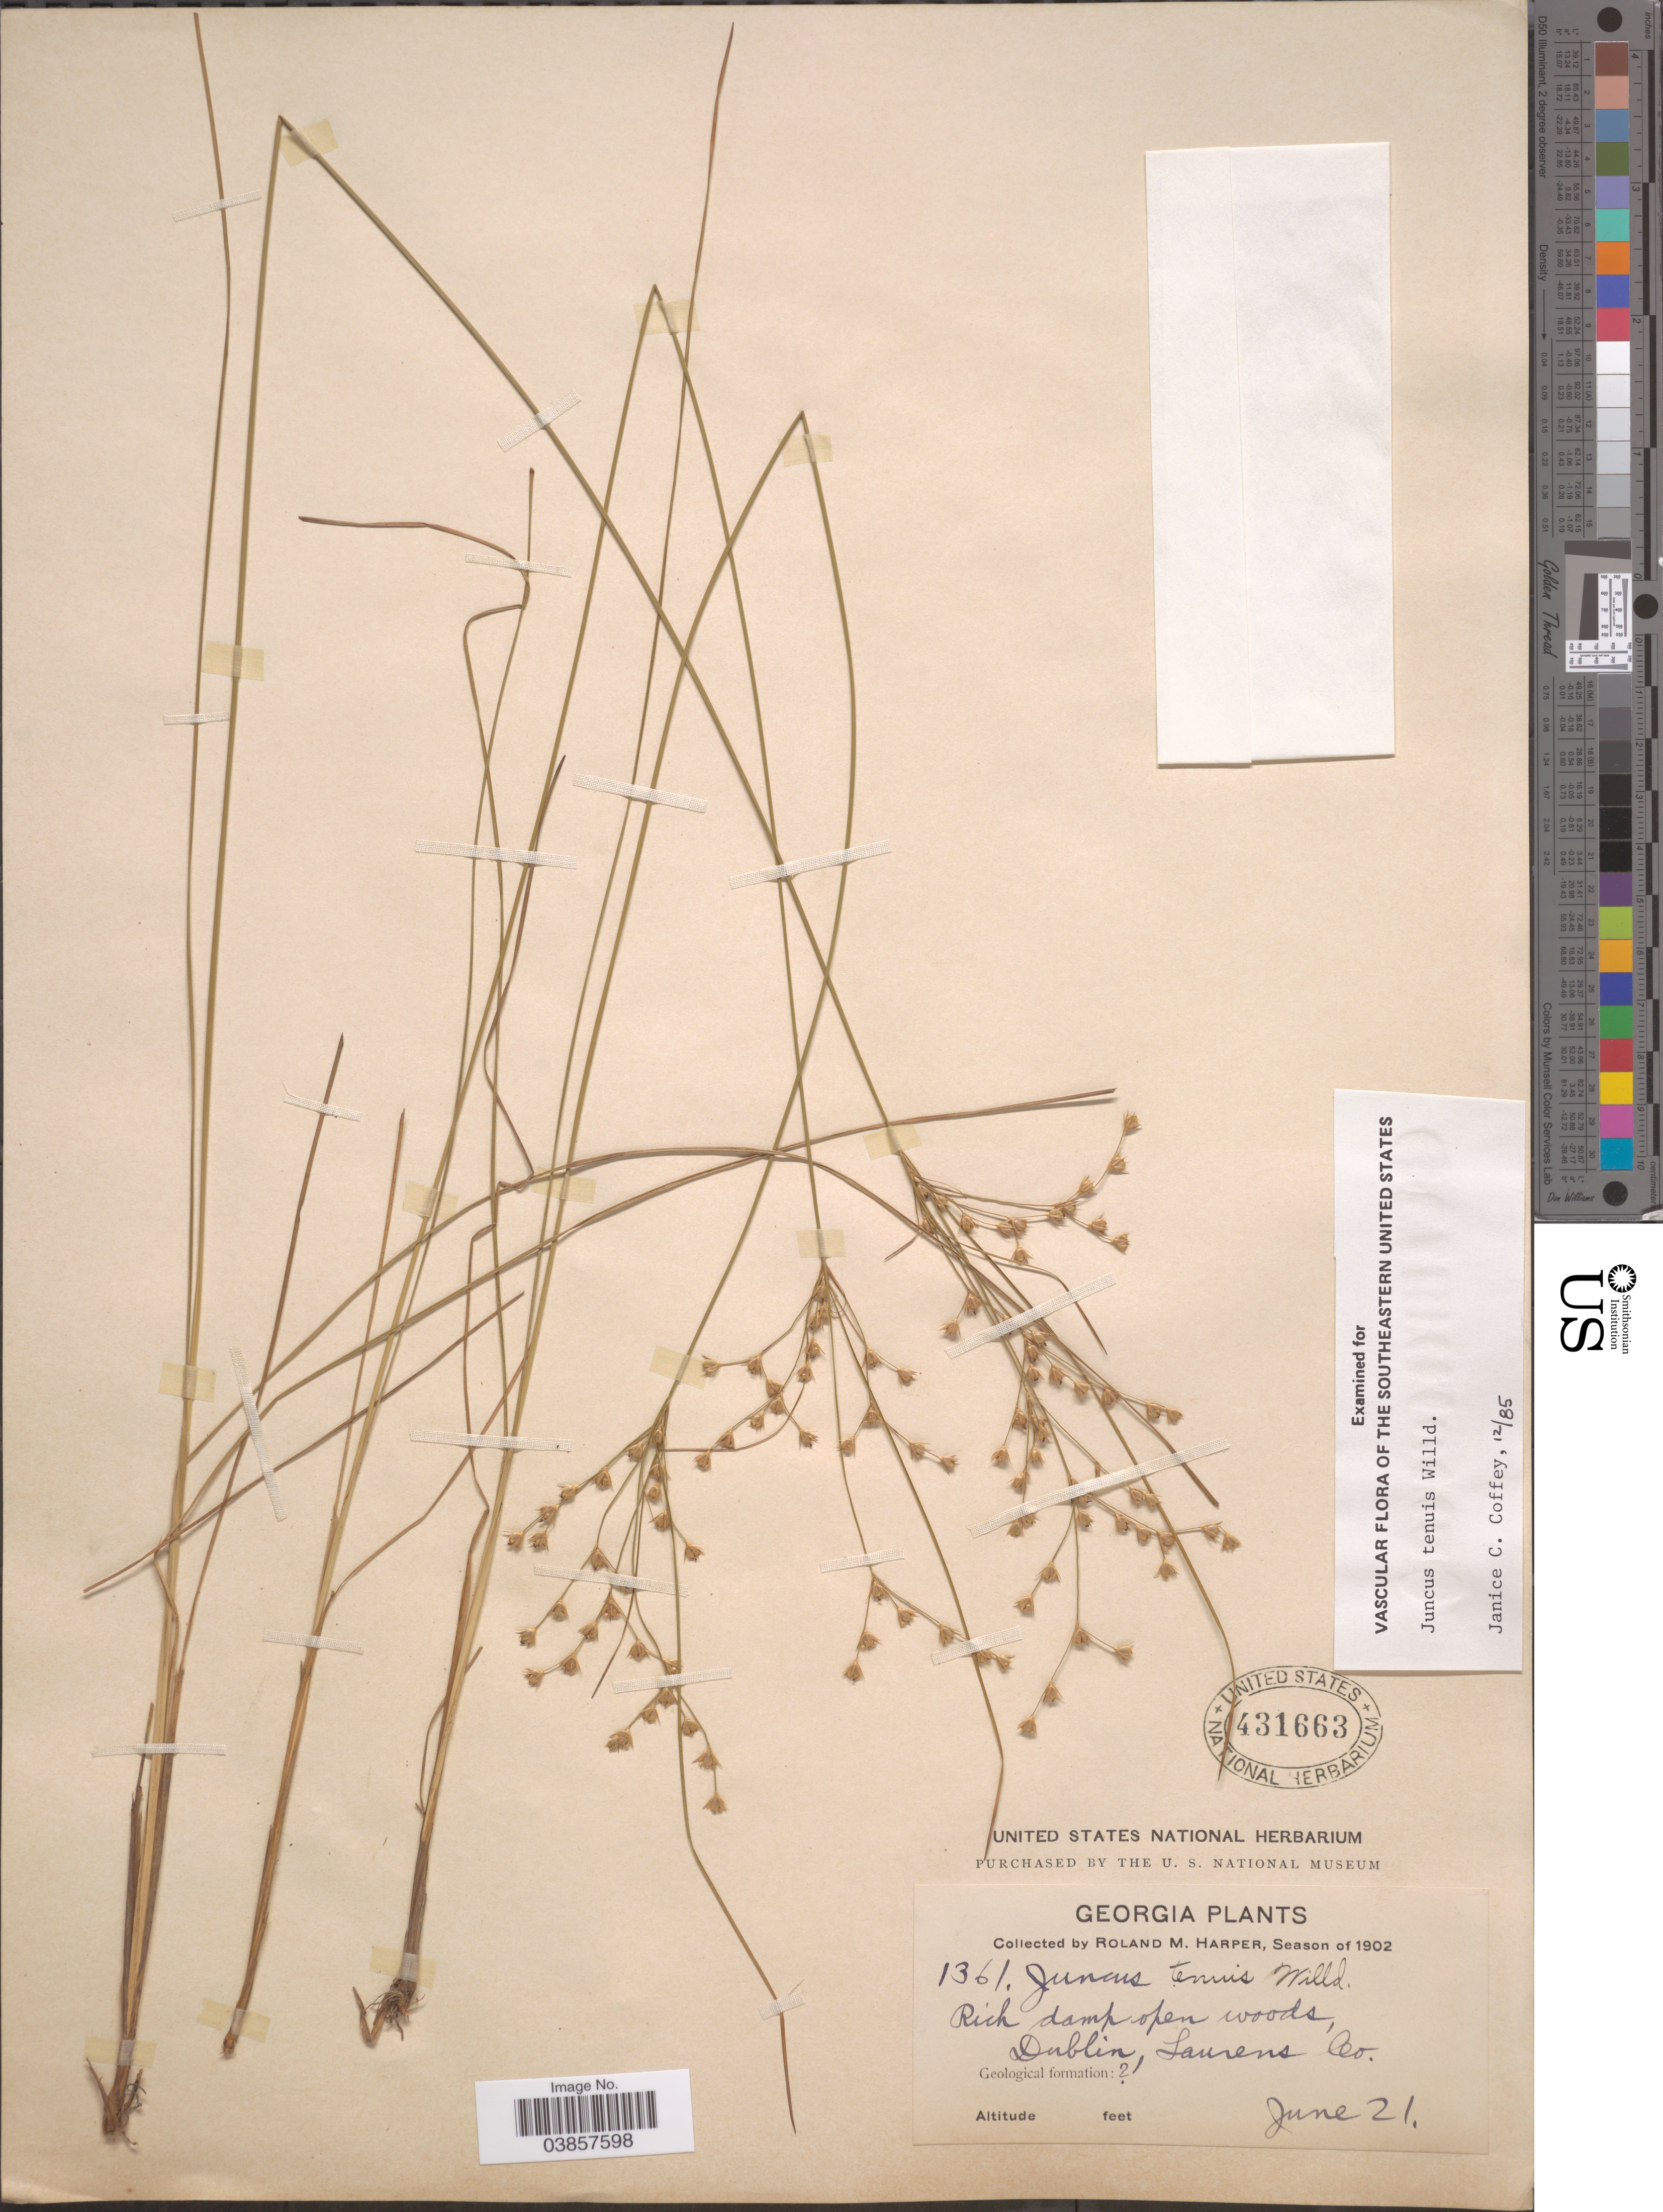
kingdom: Plantae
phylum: Tracheophyta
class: Liliopsida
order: Poales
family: Juncaceae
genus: Juncus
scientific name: Juncus tenuis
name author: Willd.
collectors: R. M. Harper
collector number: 1361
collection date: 1902-06-21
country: United States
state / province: Georgia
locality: Dublin, Laurens Co.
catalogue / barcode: US 431663